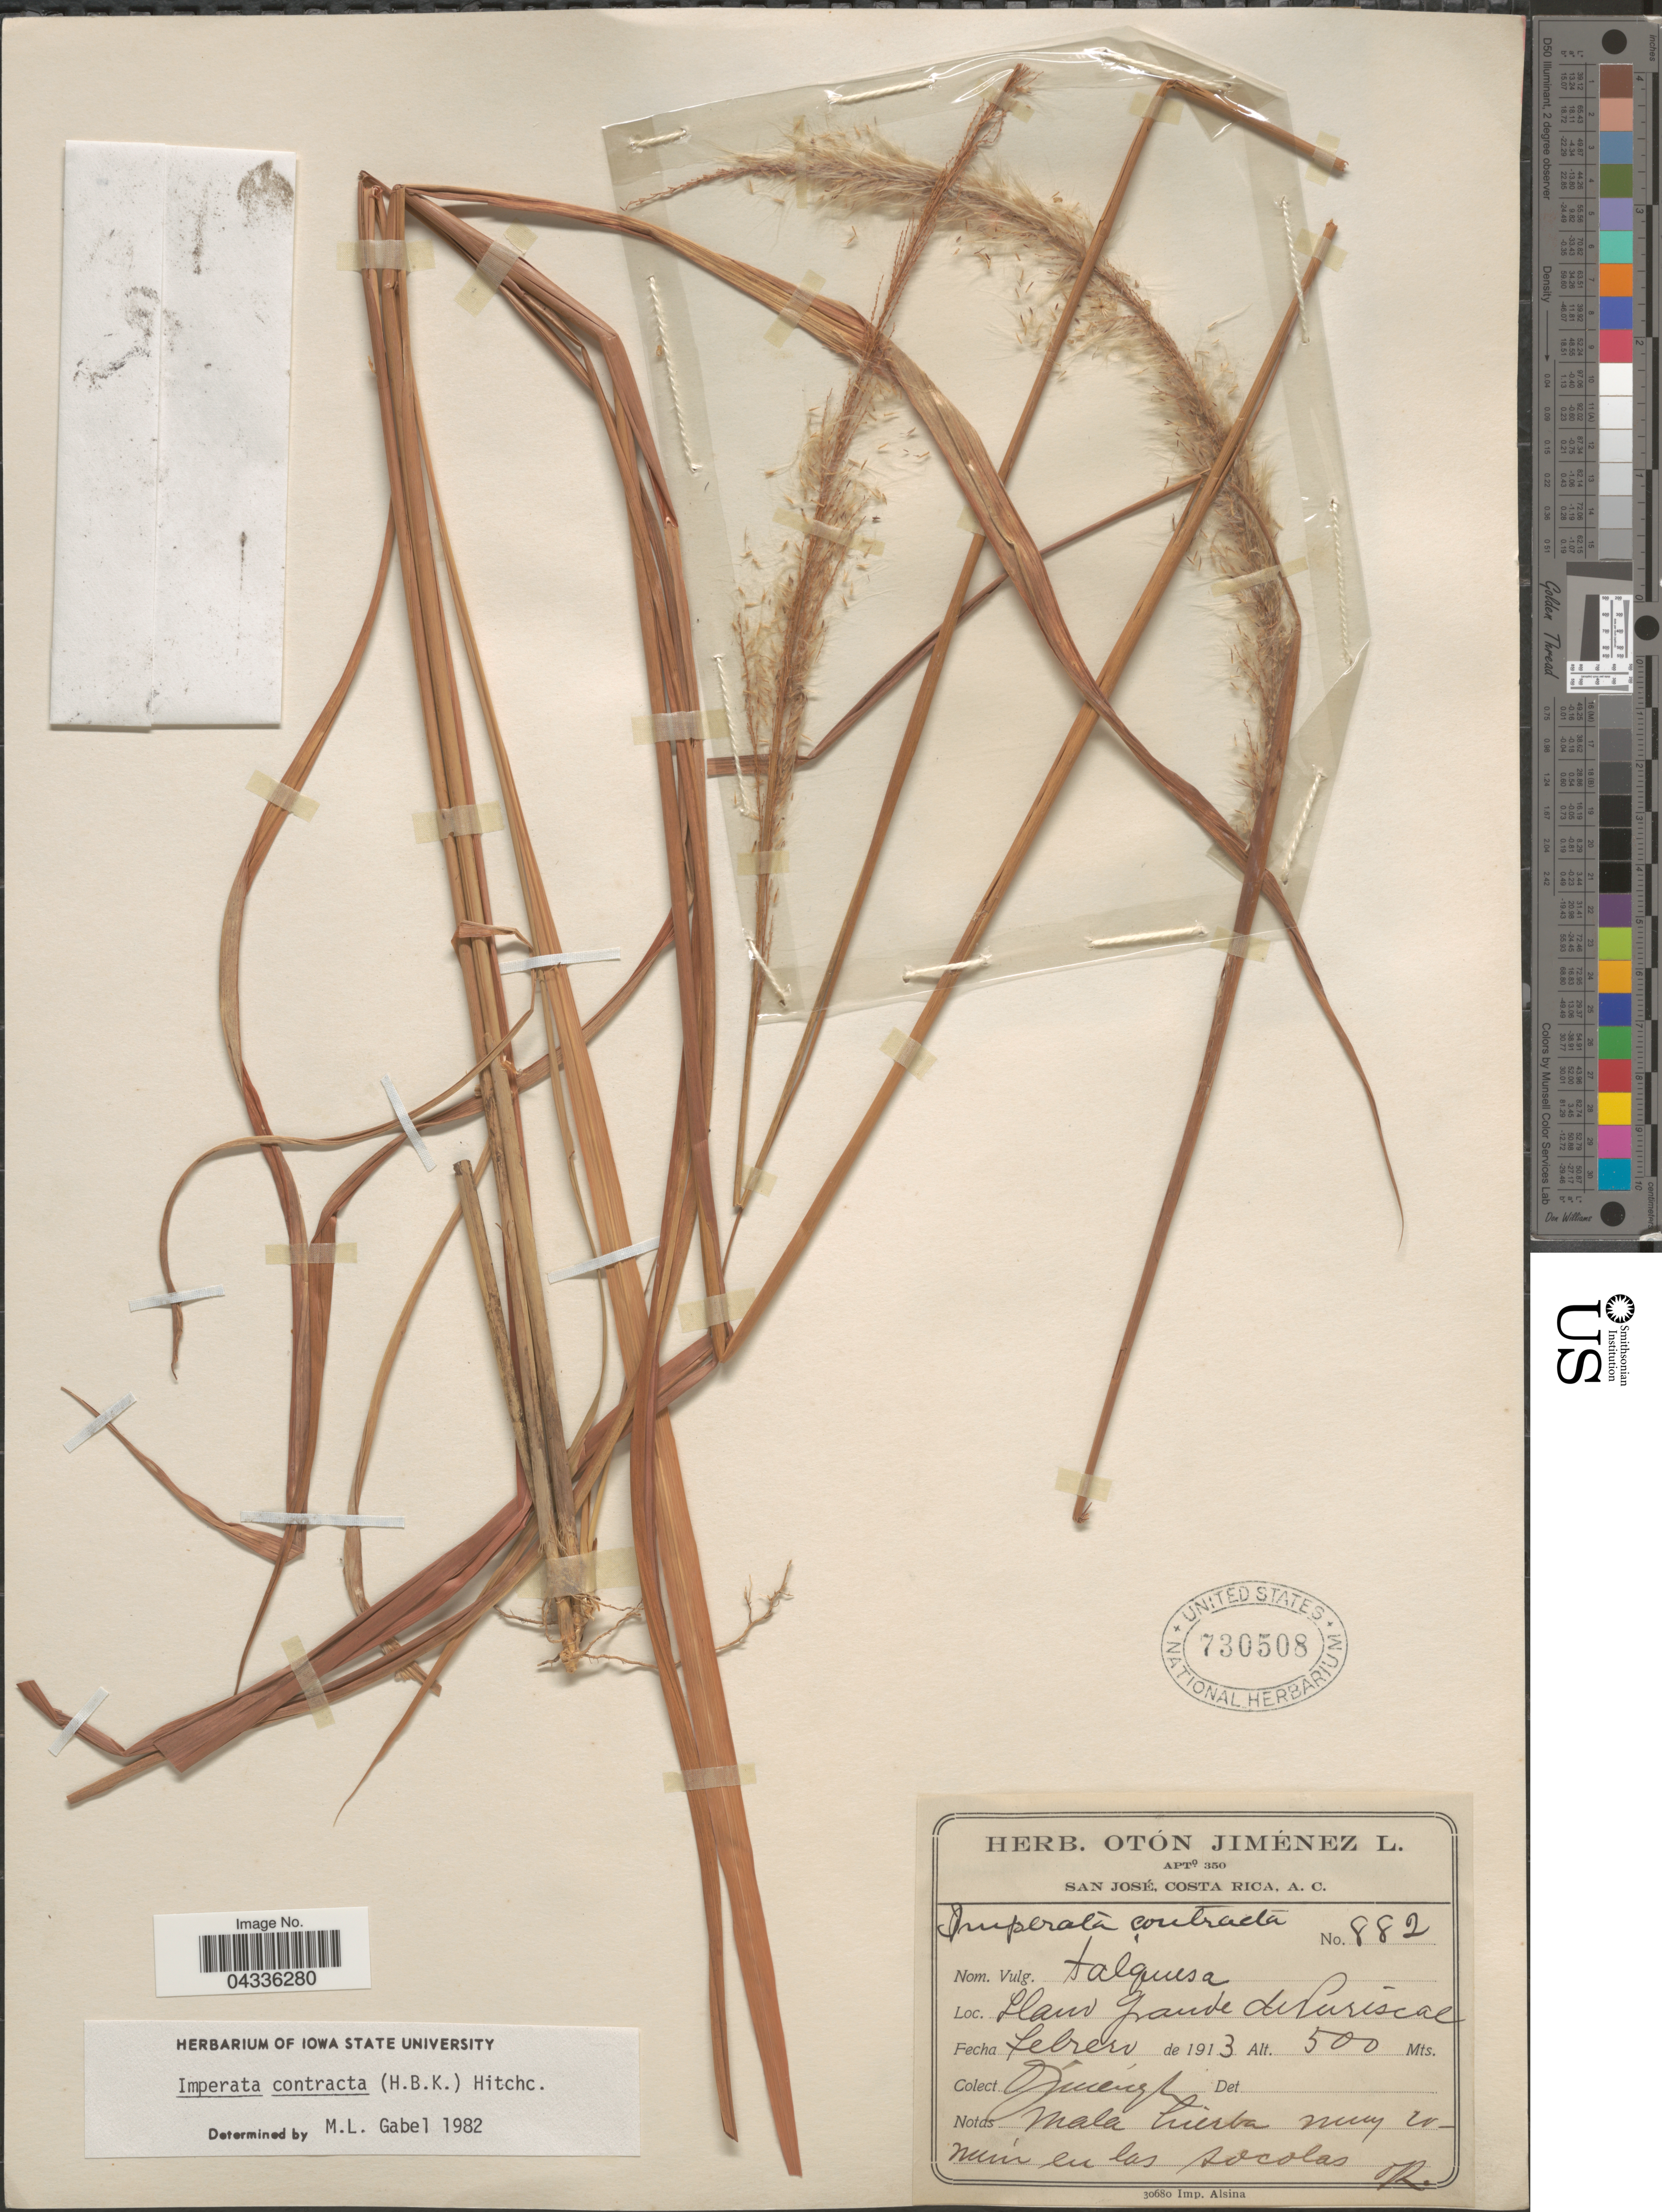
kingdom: Plantae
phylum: Tracheophyta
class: Liliopsida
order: Poales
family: Poaceae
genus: Imperata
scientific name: Imperata contracta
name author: (Kunth) Hitchc.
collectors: O. Jiménez L.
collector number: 882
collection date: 1913-02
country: Costa Rica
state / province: San José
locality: Llano Grande de Puriscal.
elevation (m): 500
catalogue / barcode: US 730508